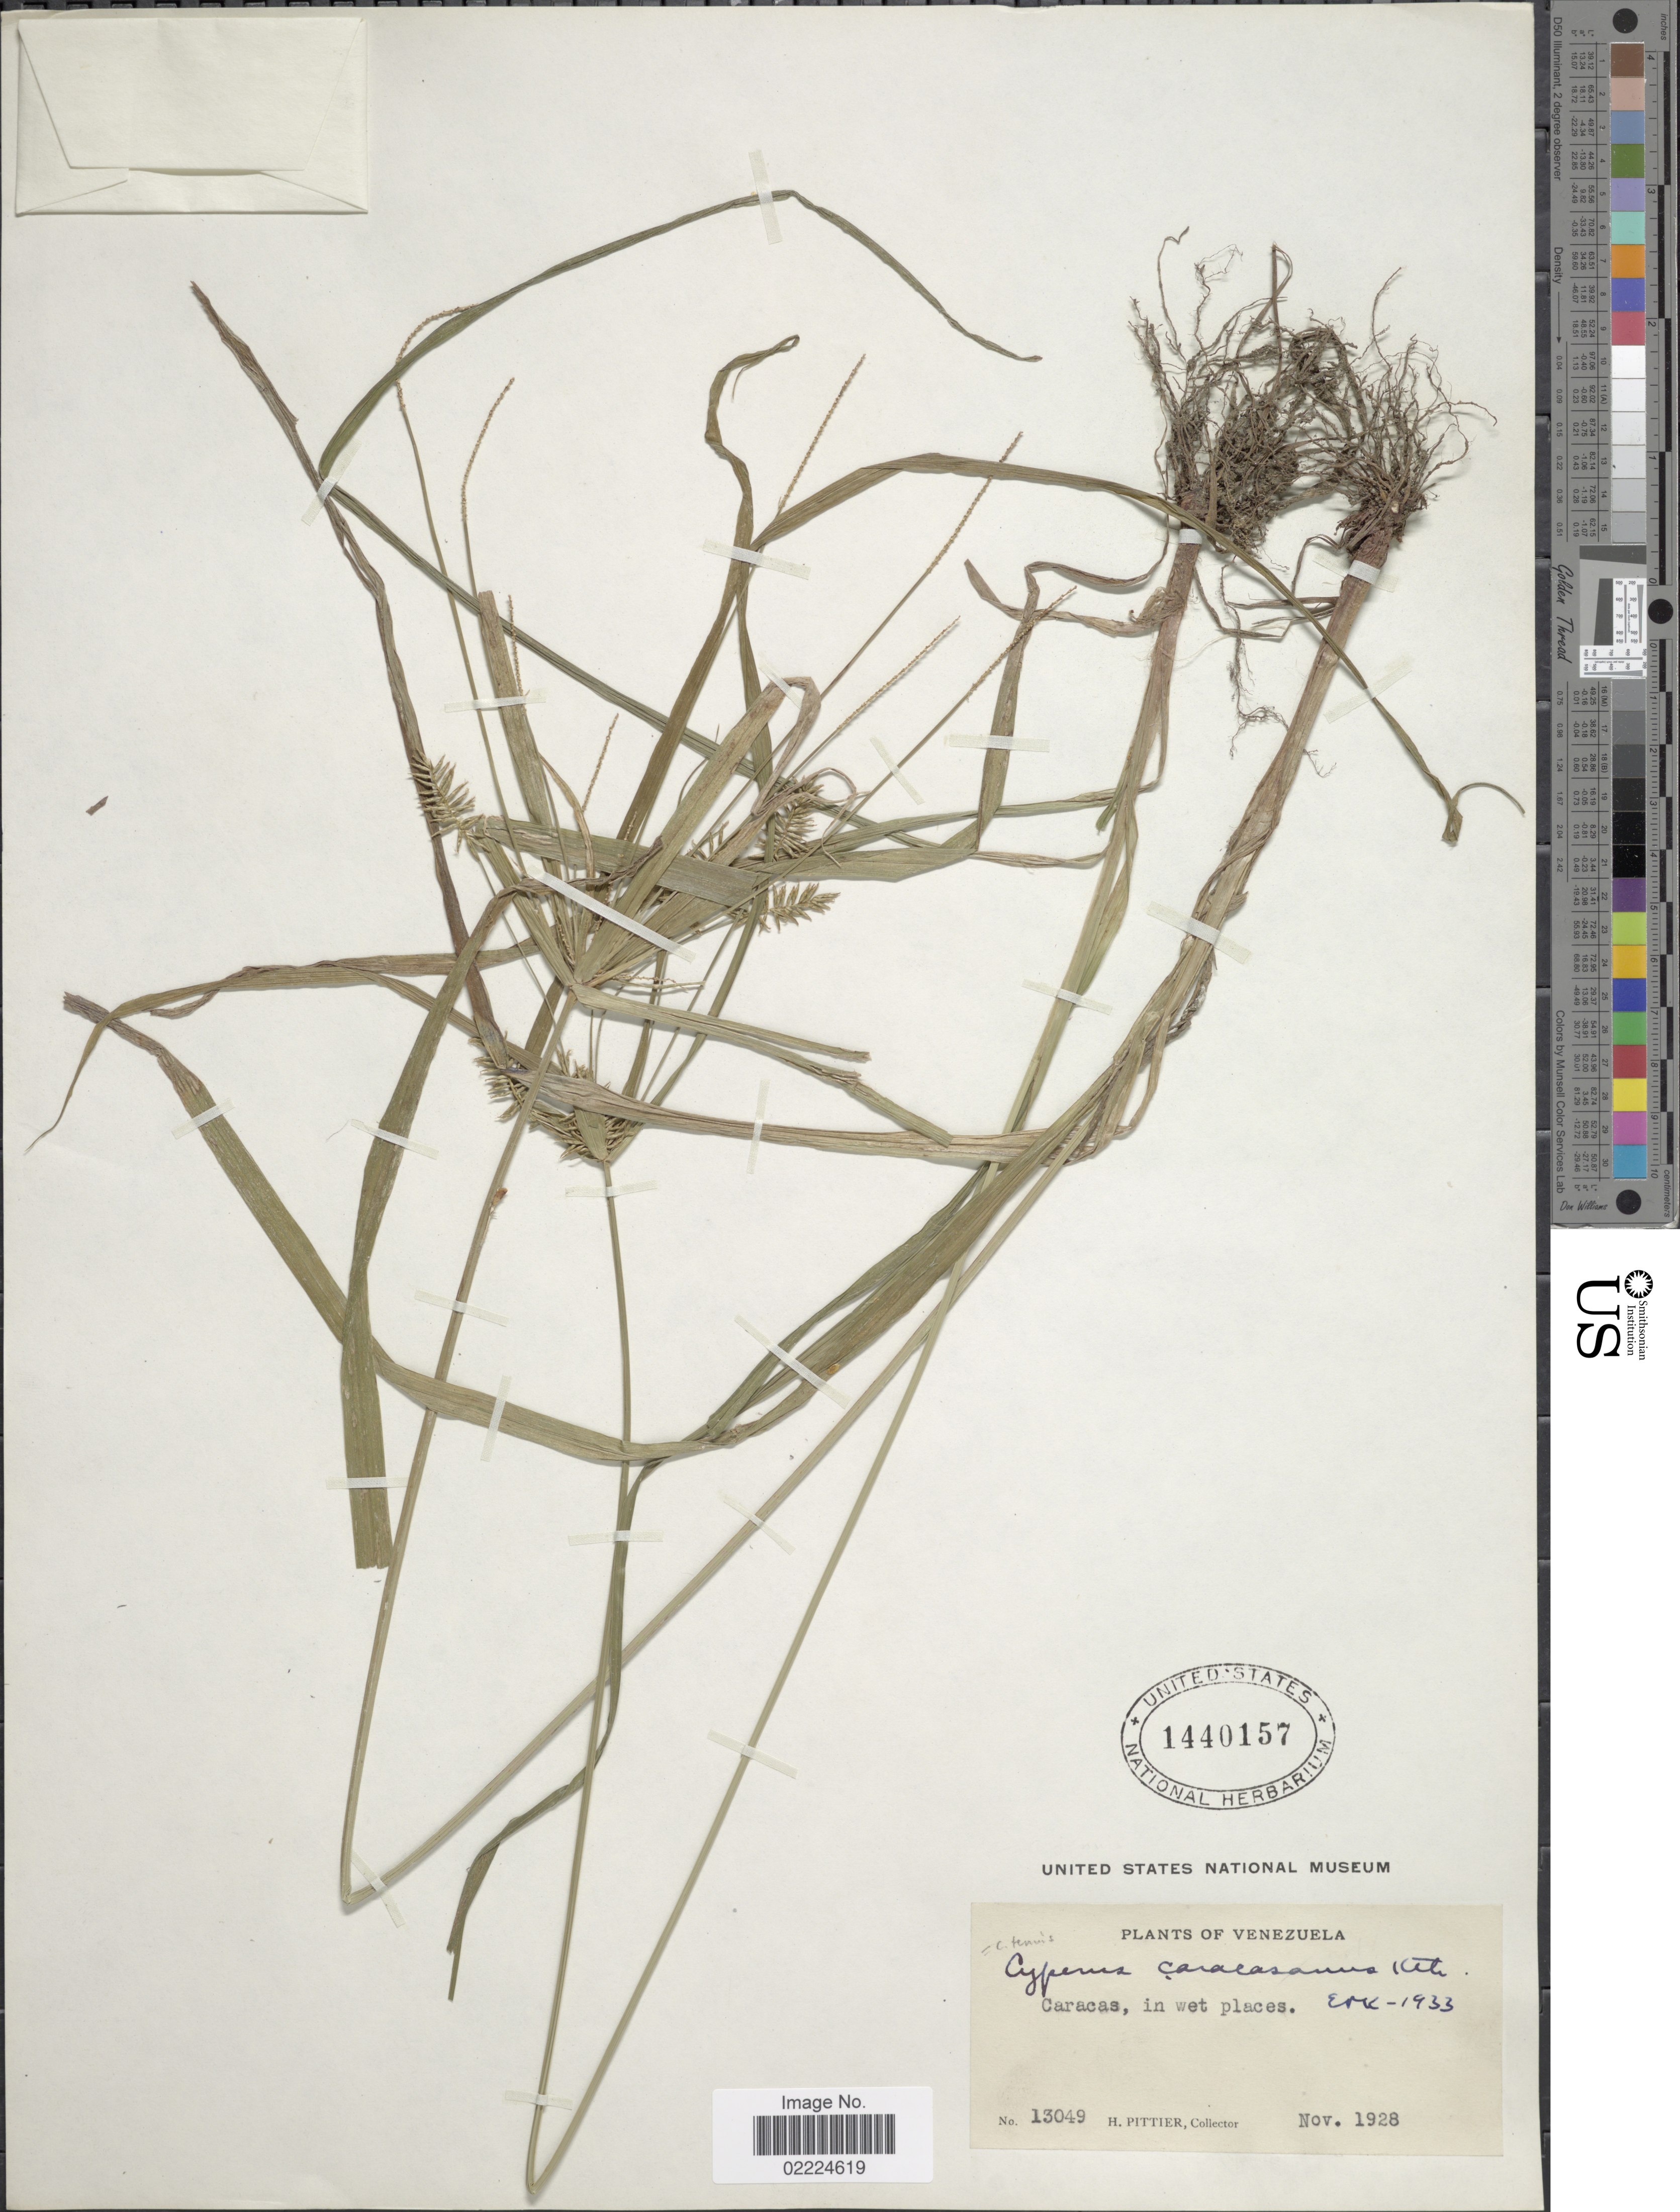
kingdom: Plantae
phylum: Tracheophyta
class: Liliopsida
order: Poales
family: Cyperaceae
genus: Cyperus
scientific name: Cyperus tenuis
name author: Sw.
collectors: H. F. Pittier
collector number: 13049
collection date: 1928-11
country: Venezuela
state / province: Distrito Federal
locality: Caracas, in wet places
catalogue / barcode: US 1440157